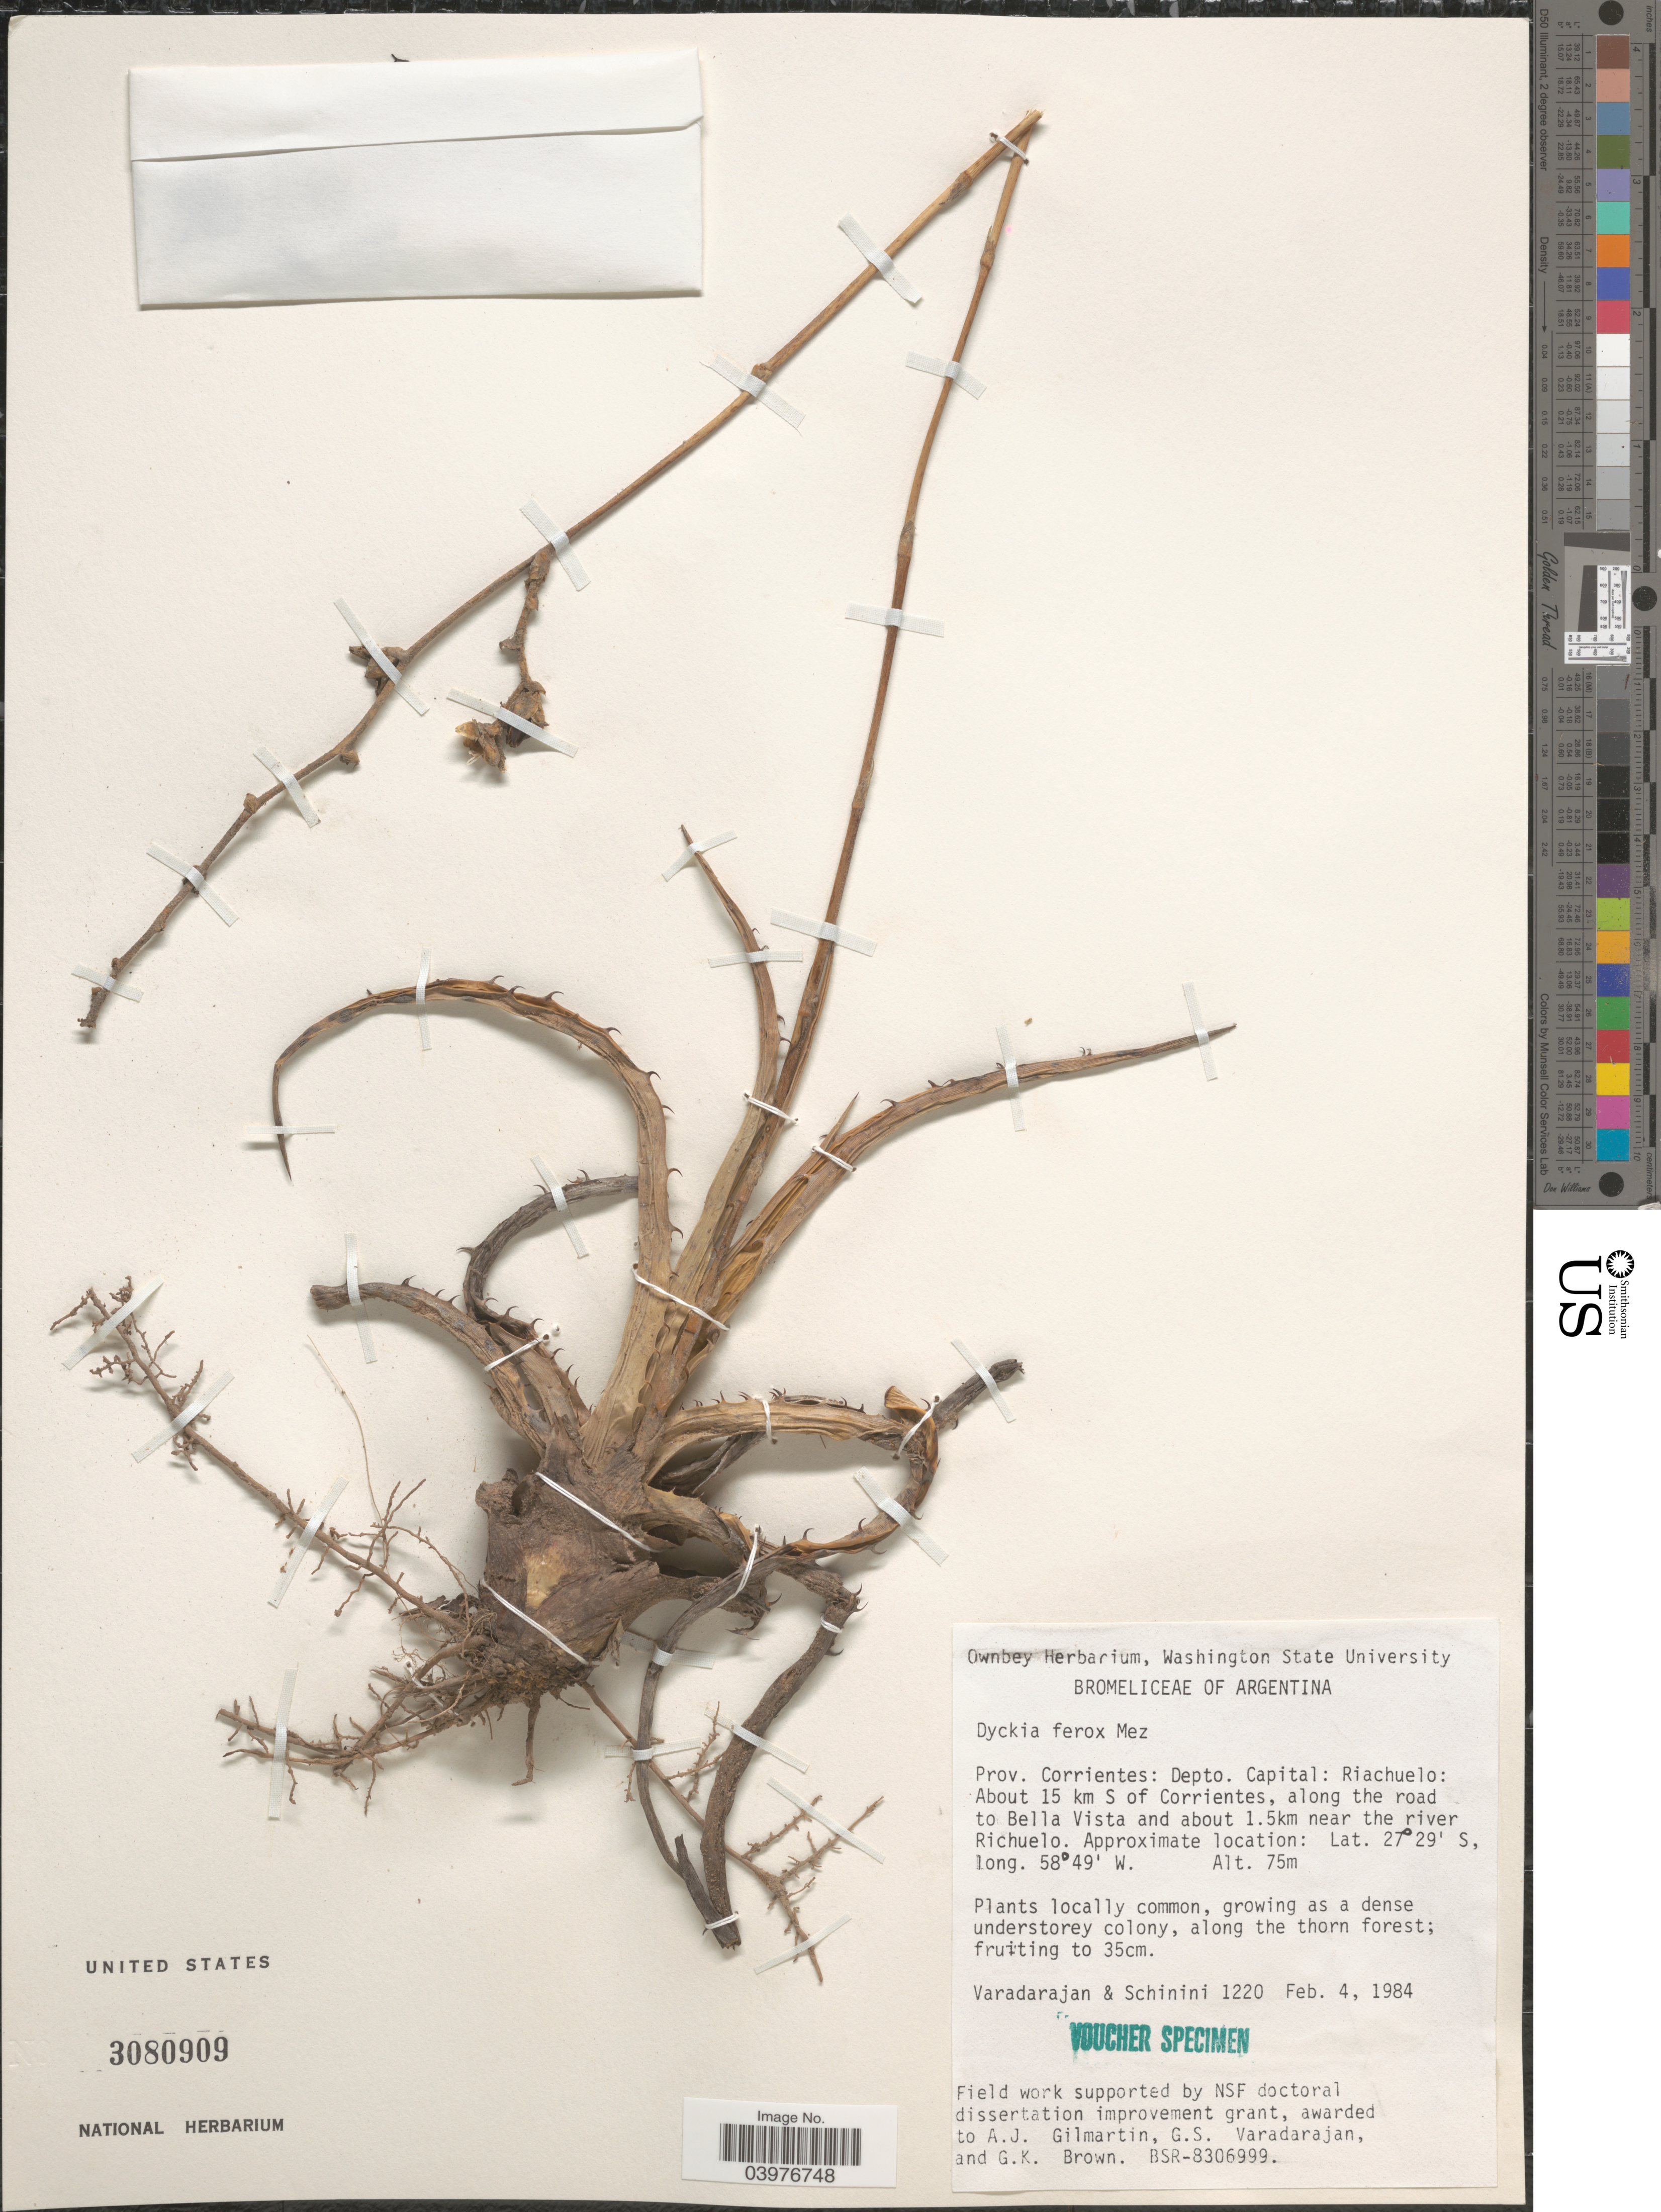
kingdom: Plantae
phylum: Tracheophyta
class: Liliopsida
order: Poales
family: Bromeliaceae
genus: Dyckia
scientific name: Dyckia ferox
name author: Mez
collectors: G. S. Varadarajan & -. Schinini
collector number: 1220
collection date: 1984-02-04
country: Argentina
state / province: Corrientes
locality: Depto. Capital: Riachuelo: About 15 km S of Corrientes, along the road to Bella Vista and about 1.5km near the river Richuelo.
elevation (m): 75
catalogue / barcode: US 3080909